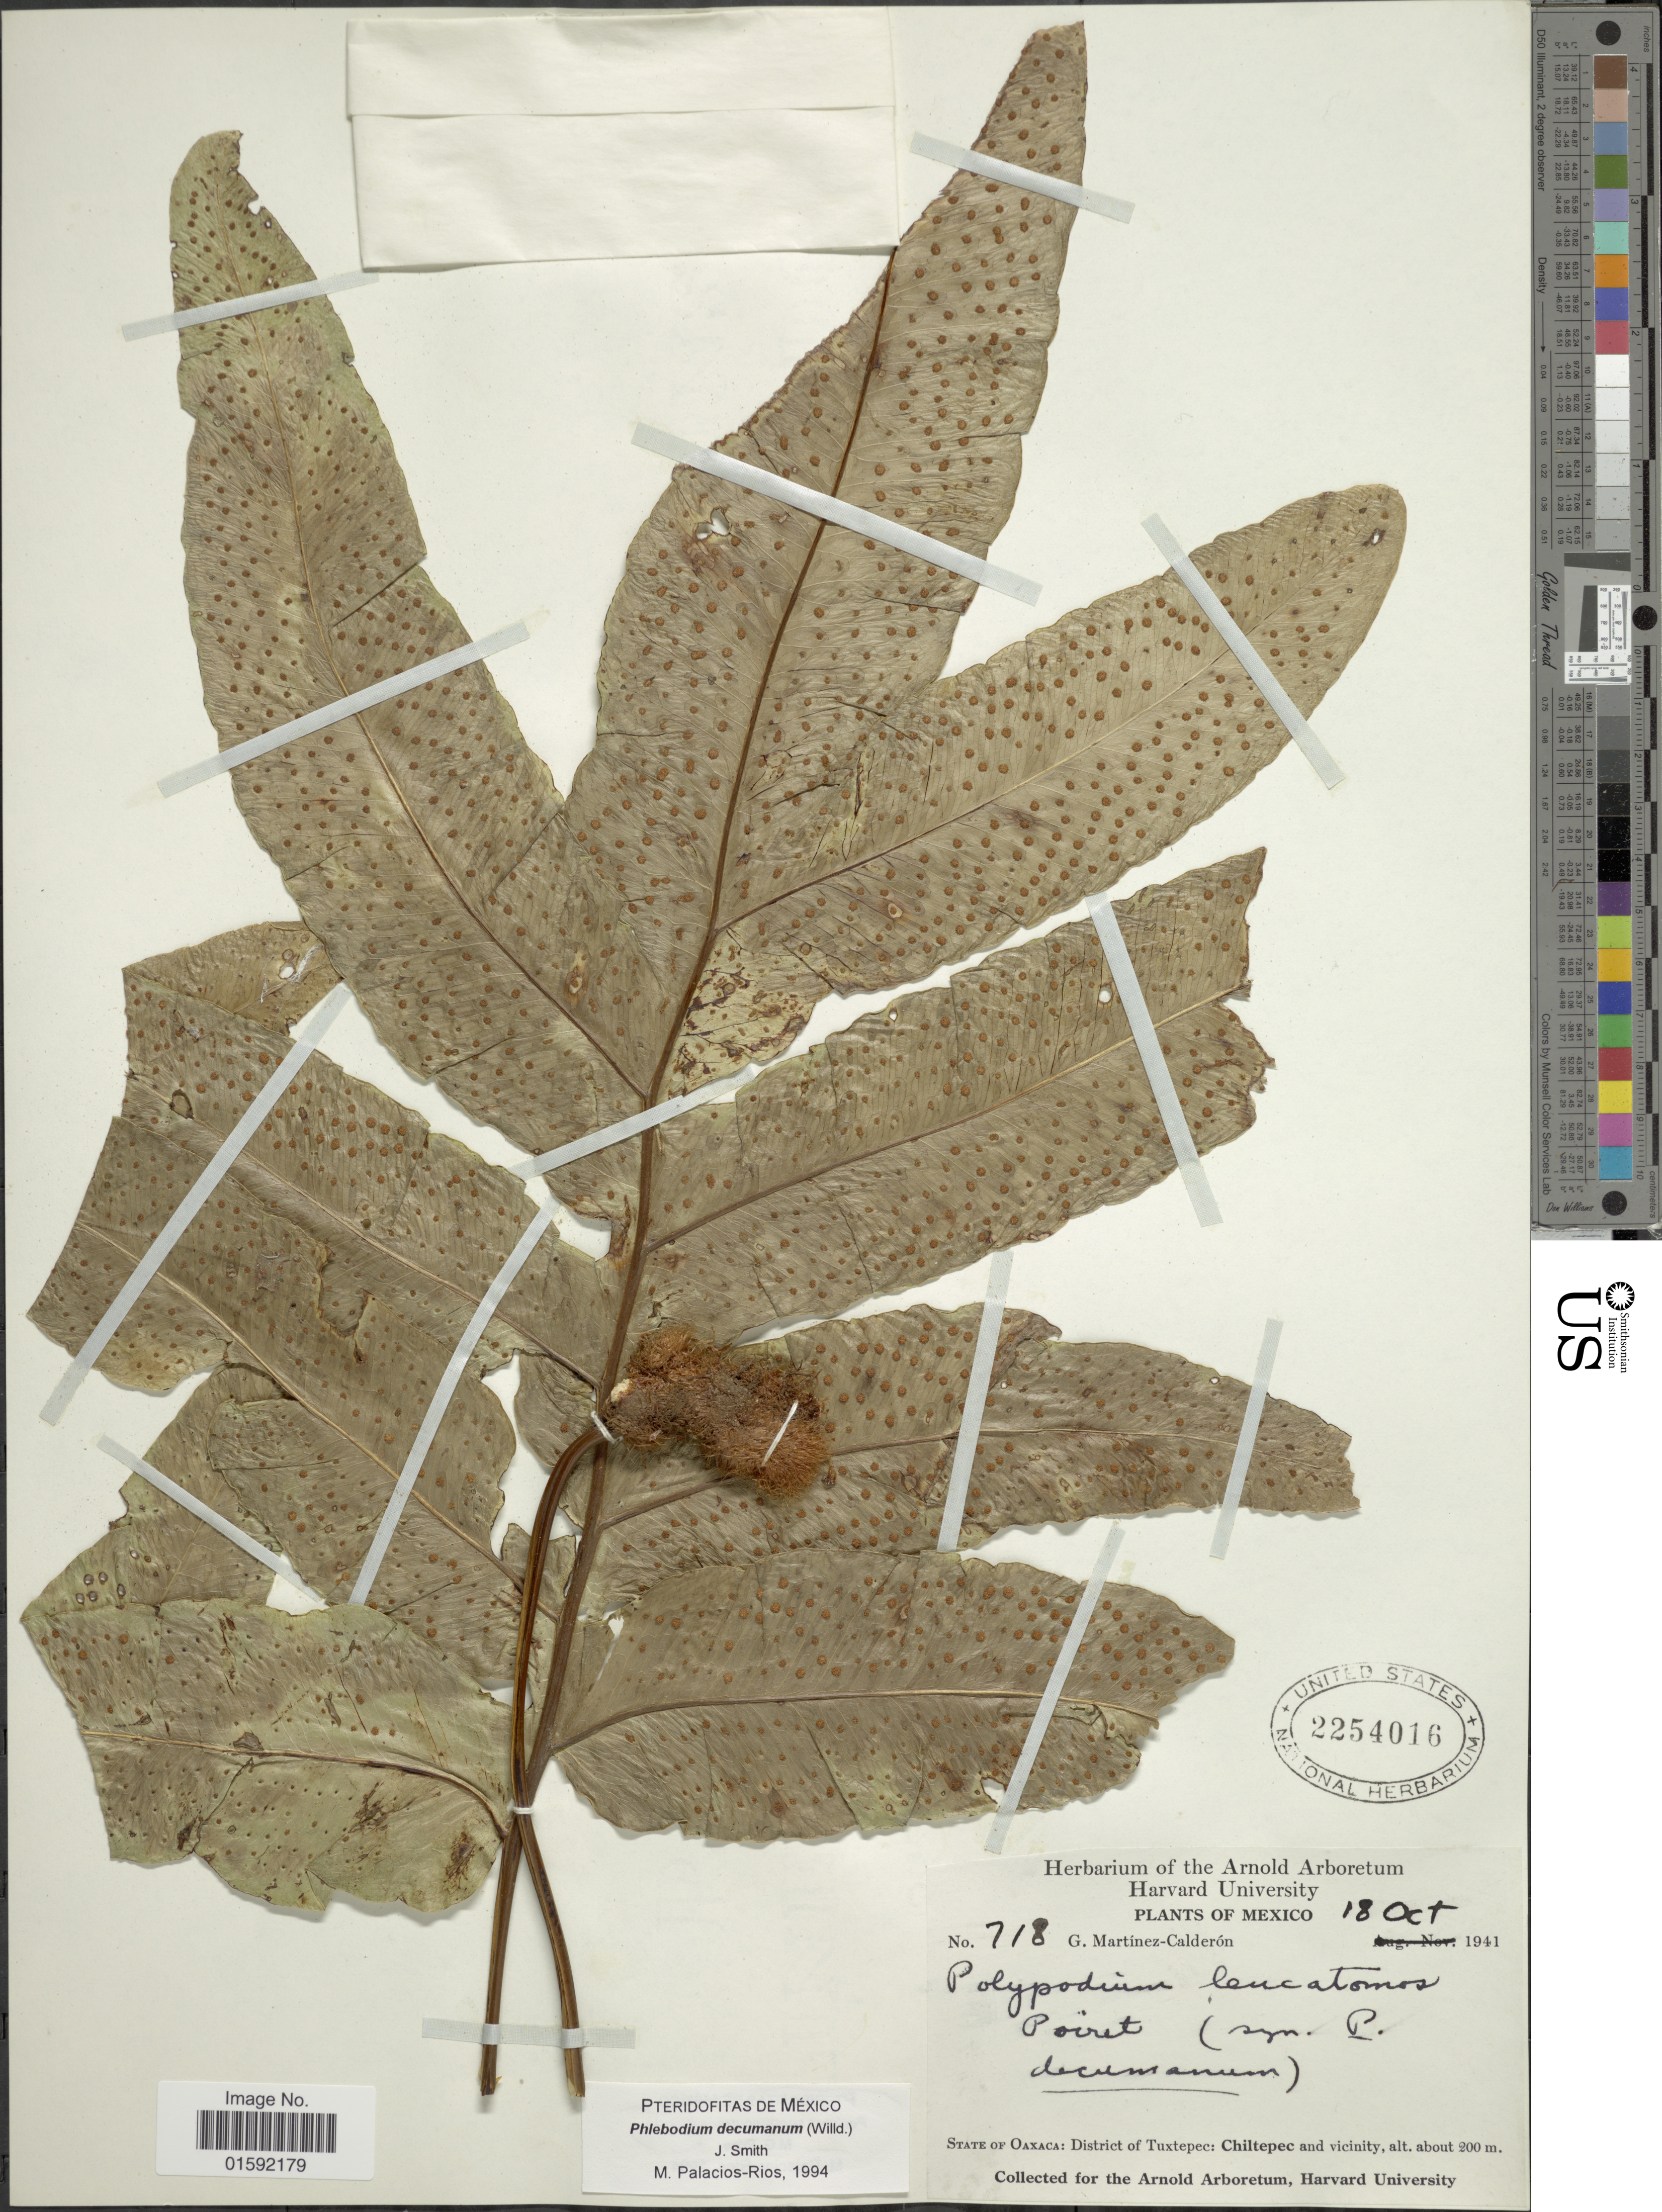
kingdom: Plantae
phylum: Tracheophyta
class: Polypodiopsida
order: Polypodiales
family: Polypodiaceae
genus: Phlebodium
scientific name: Phlebodium decumanum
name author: (Willd.) J. Sm.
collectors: G. Martinez-C.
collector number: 718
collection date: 1941-10-18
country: Mexico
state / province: Oaxaca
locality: District of Tuxtepec, Chiltepec and vicinity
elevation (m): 200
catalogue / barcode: US 2254016